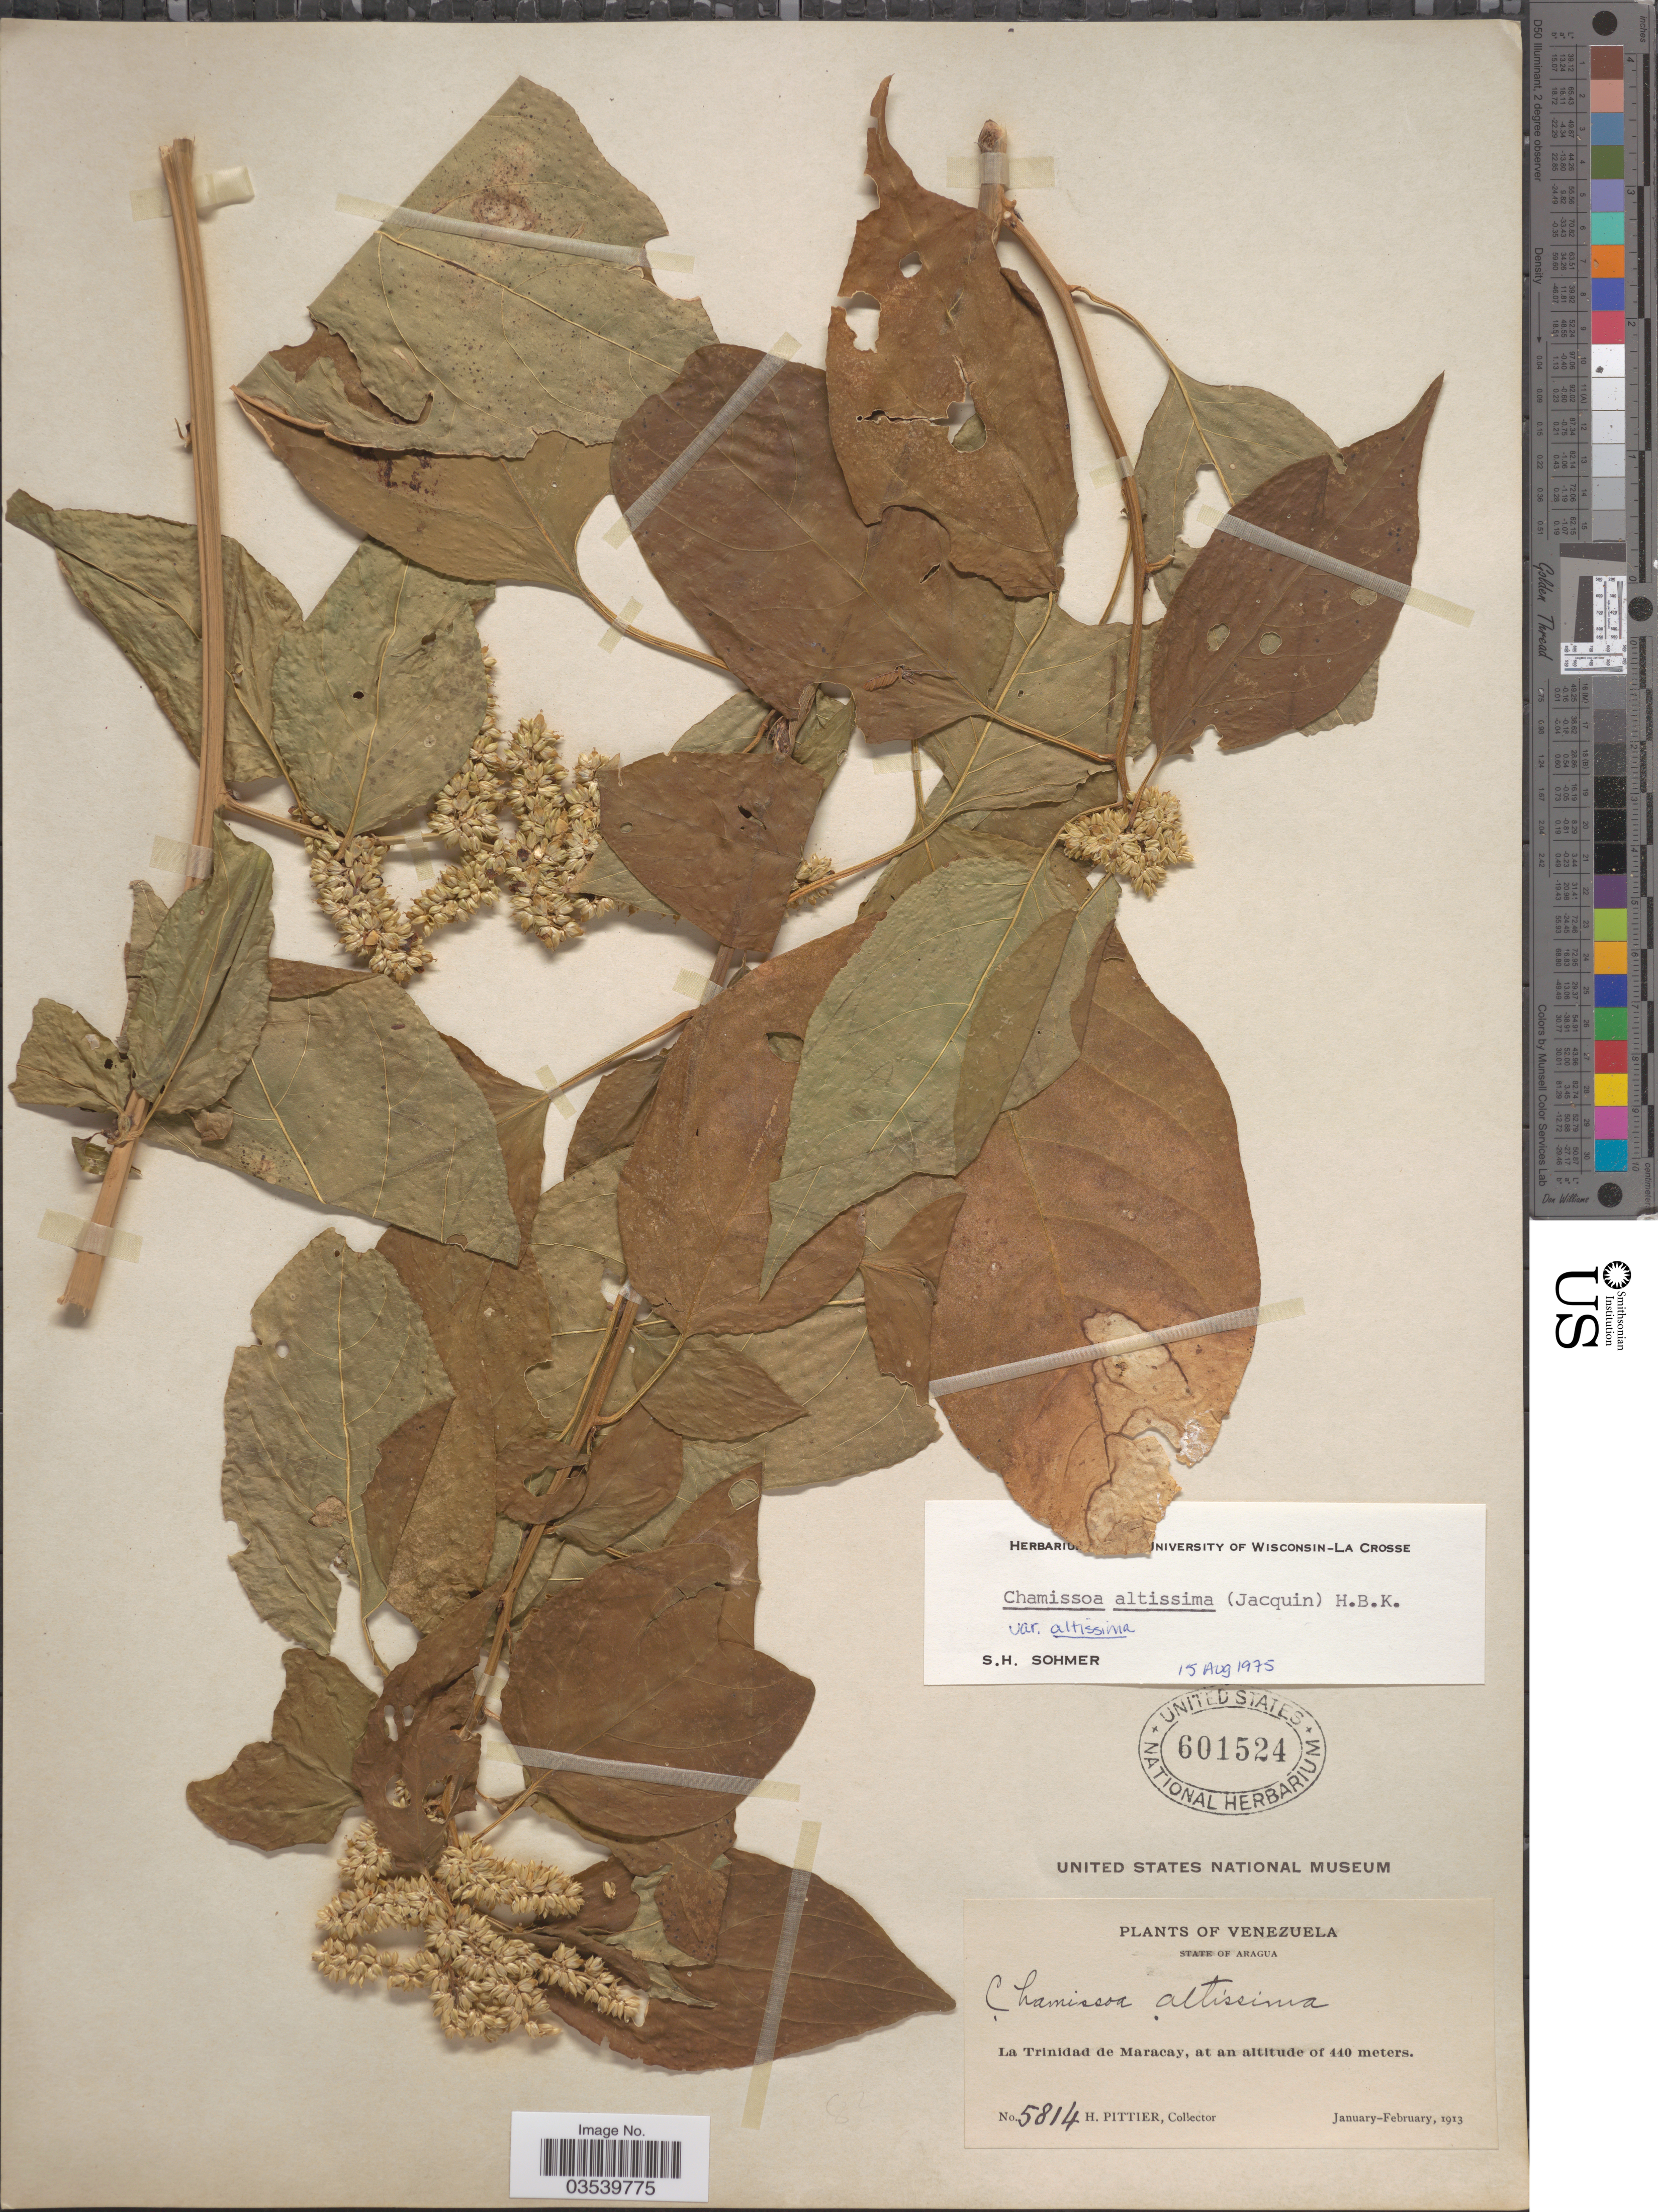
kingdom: Plantae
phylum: Tracheophyta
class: Magnoliopsida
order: Caryophyllales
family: Amaranthaceae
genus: Chamissoa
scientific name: Chamissoa altissima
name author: (Jacq.) Kunth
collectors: H. F. Pittier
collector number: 5814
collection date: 1913-01/1913-02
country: Venezuela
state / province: Aragua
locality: La Trinidad de Maracay.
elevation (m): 440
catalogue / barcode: US 601524